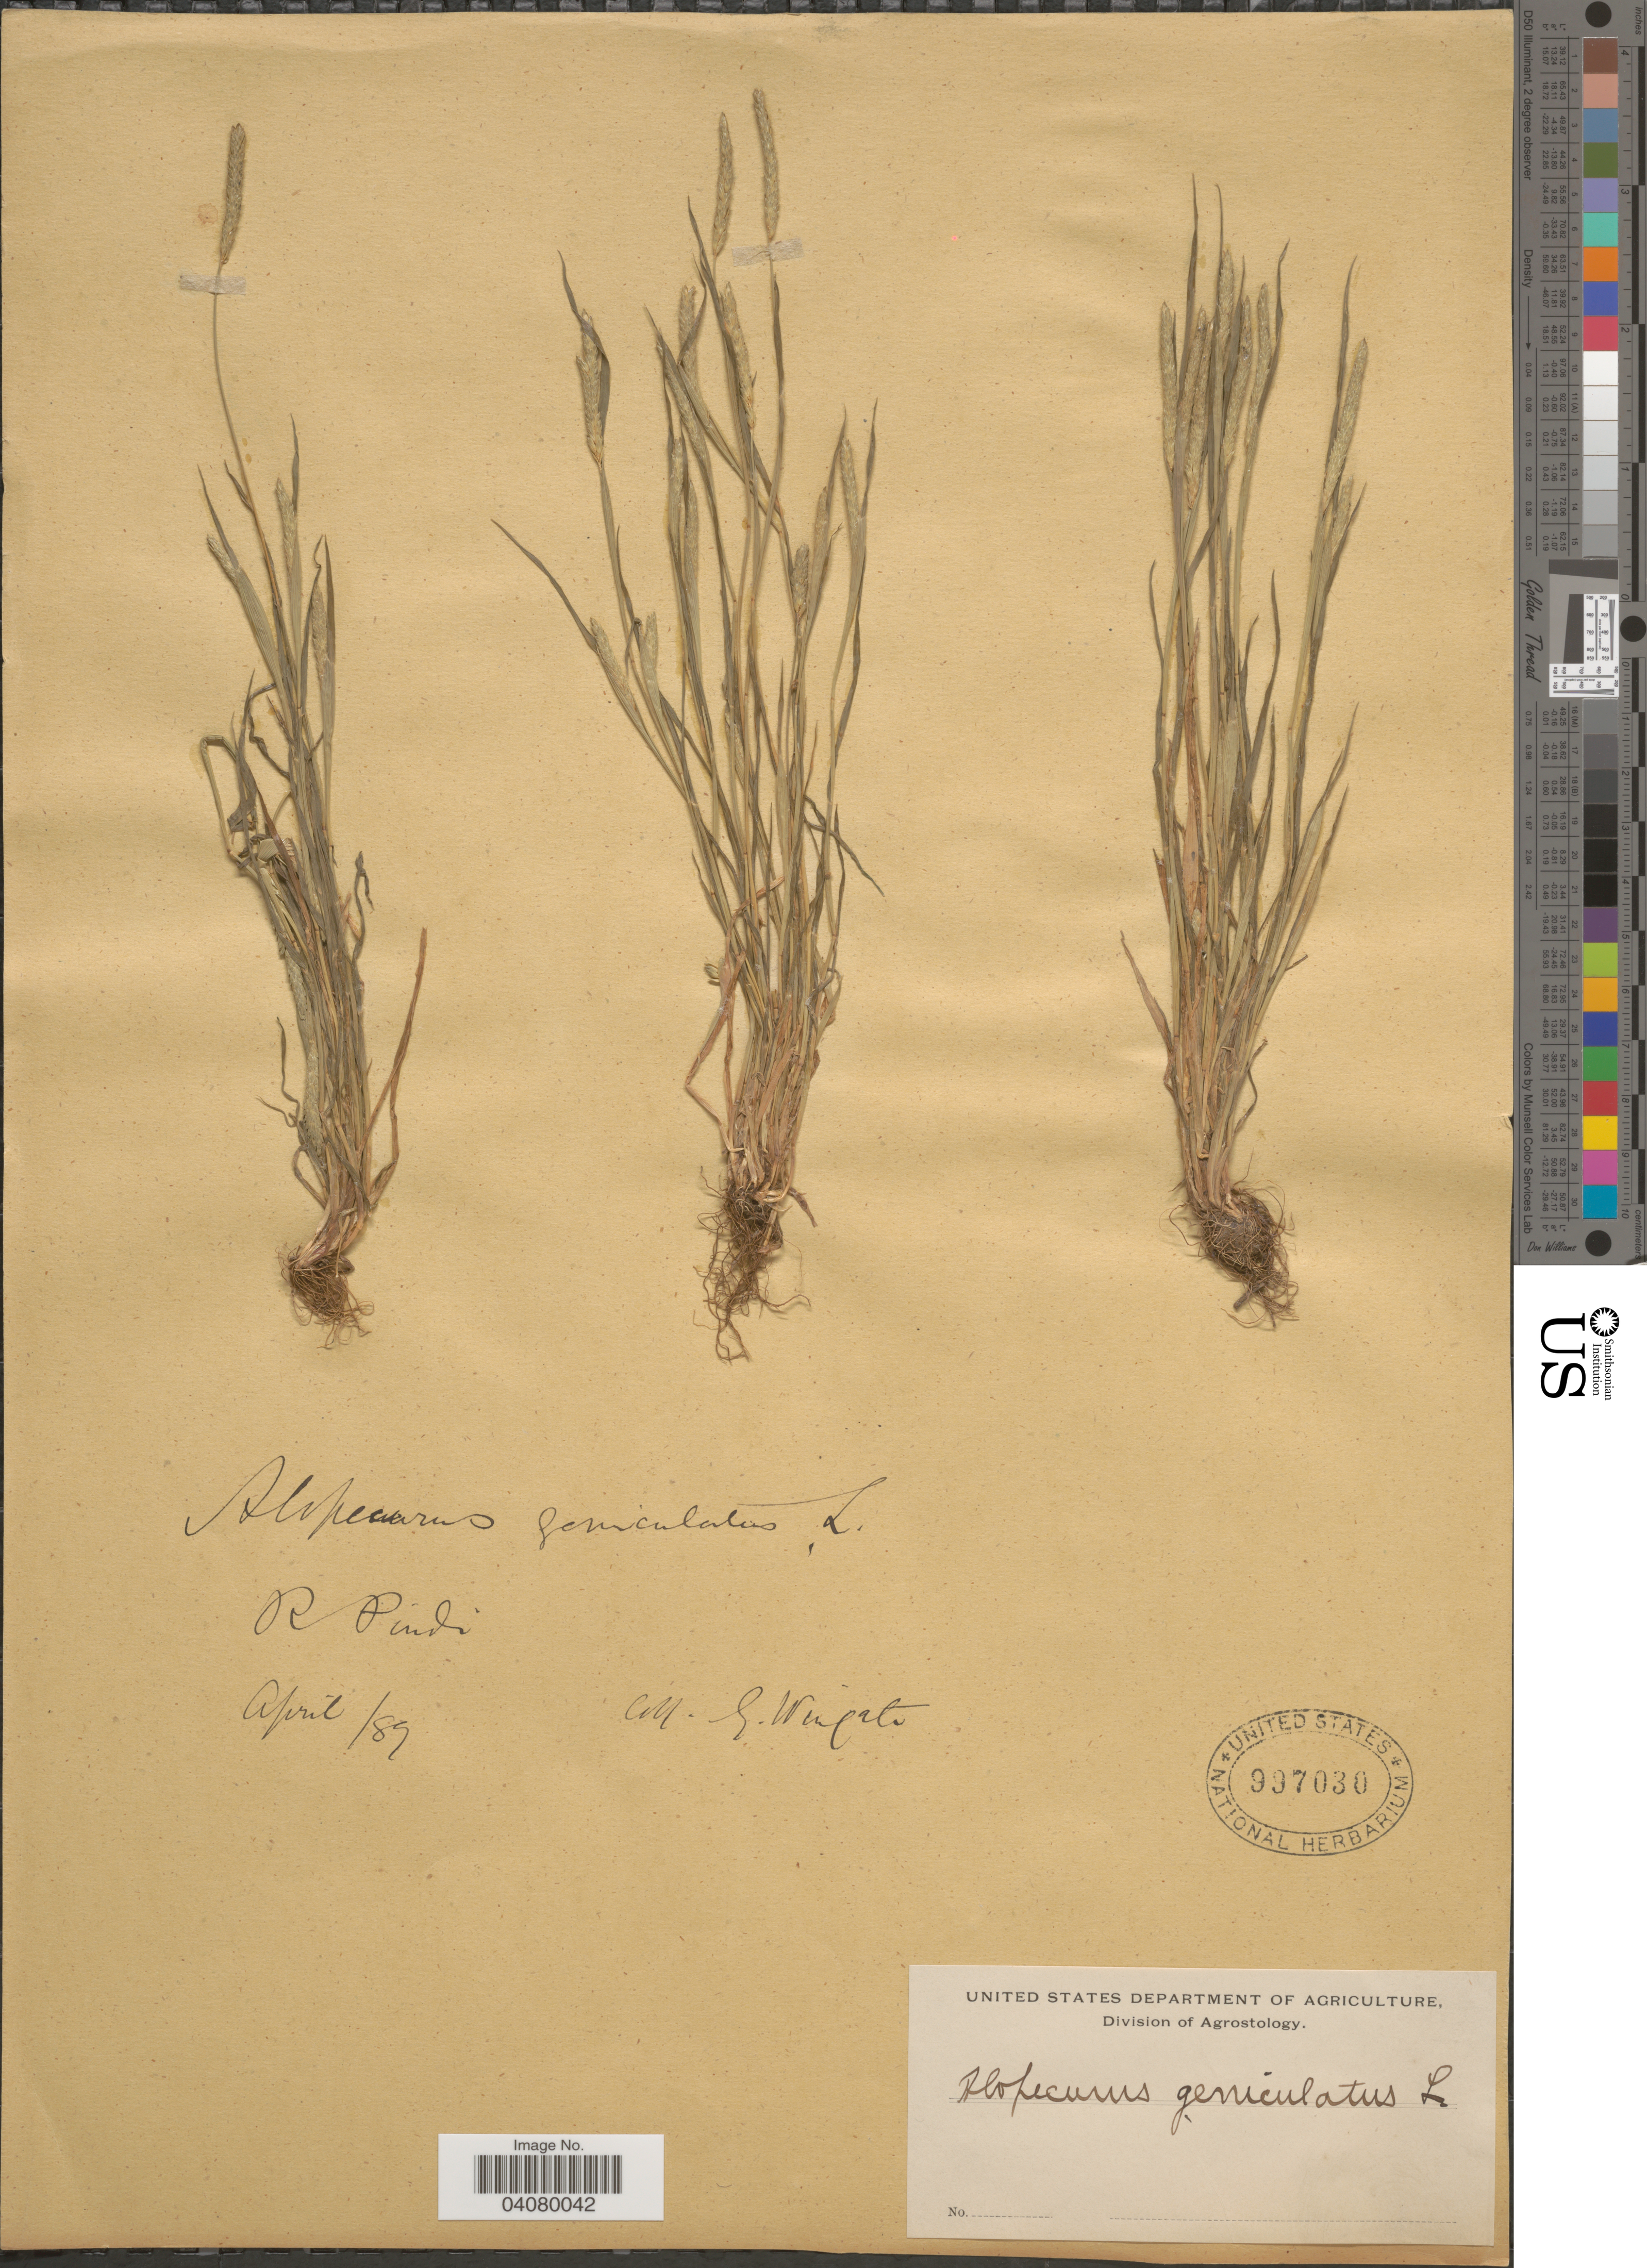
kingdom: Plantae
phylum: Tracheophyta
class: Liliopsida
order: Poales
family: Poaceae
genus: Alopecurus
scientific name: Alopecurus nepalensis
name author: Trin. ex Steud.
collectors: G. Wingate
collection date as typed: Transcribed d/m/y: /4/89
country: Pakistan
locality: R Pindi.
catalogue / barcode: US 997030